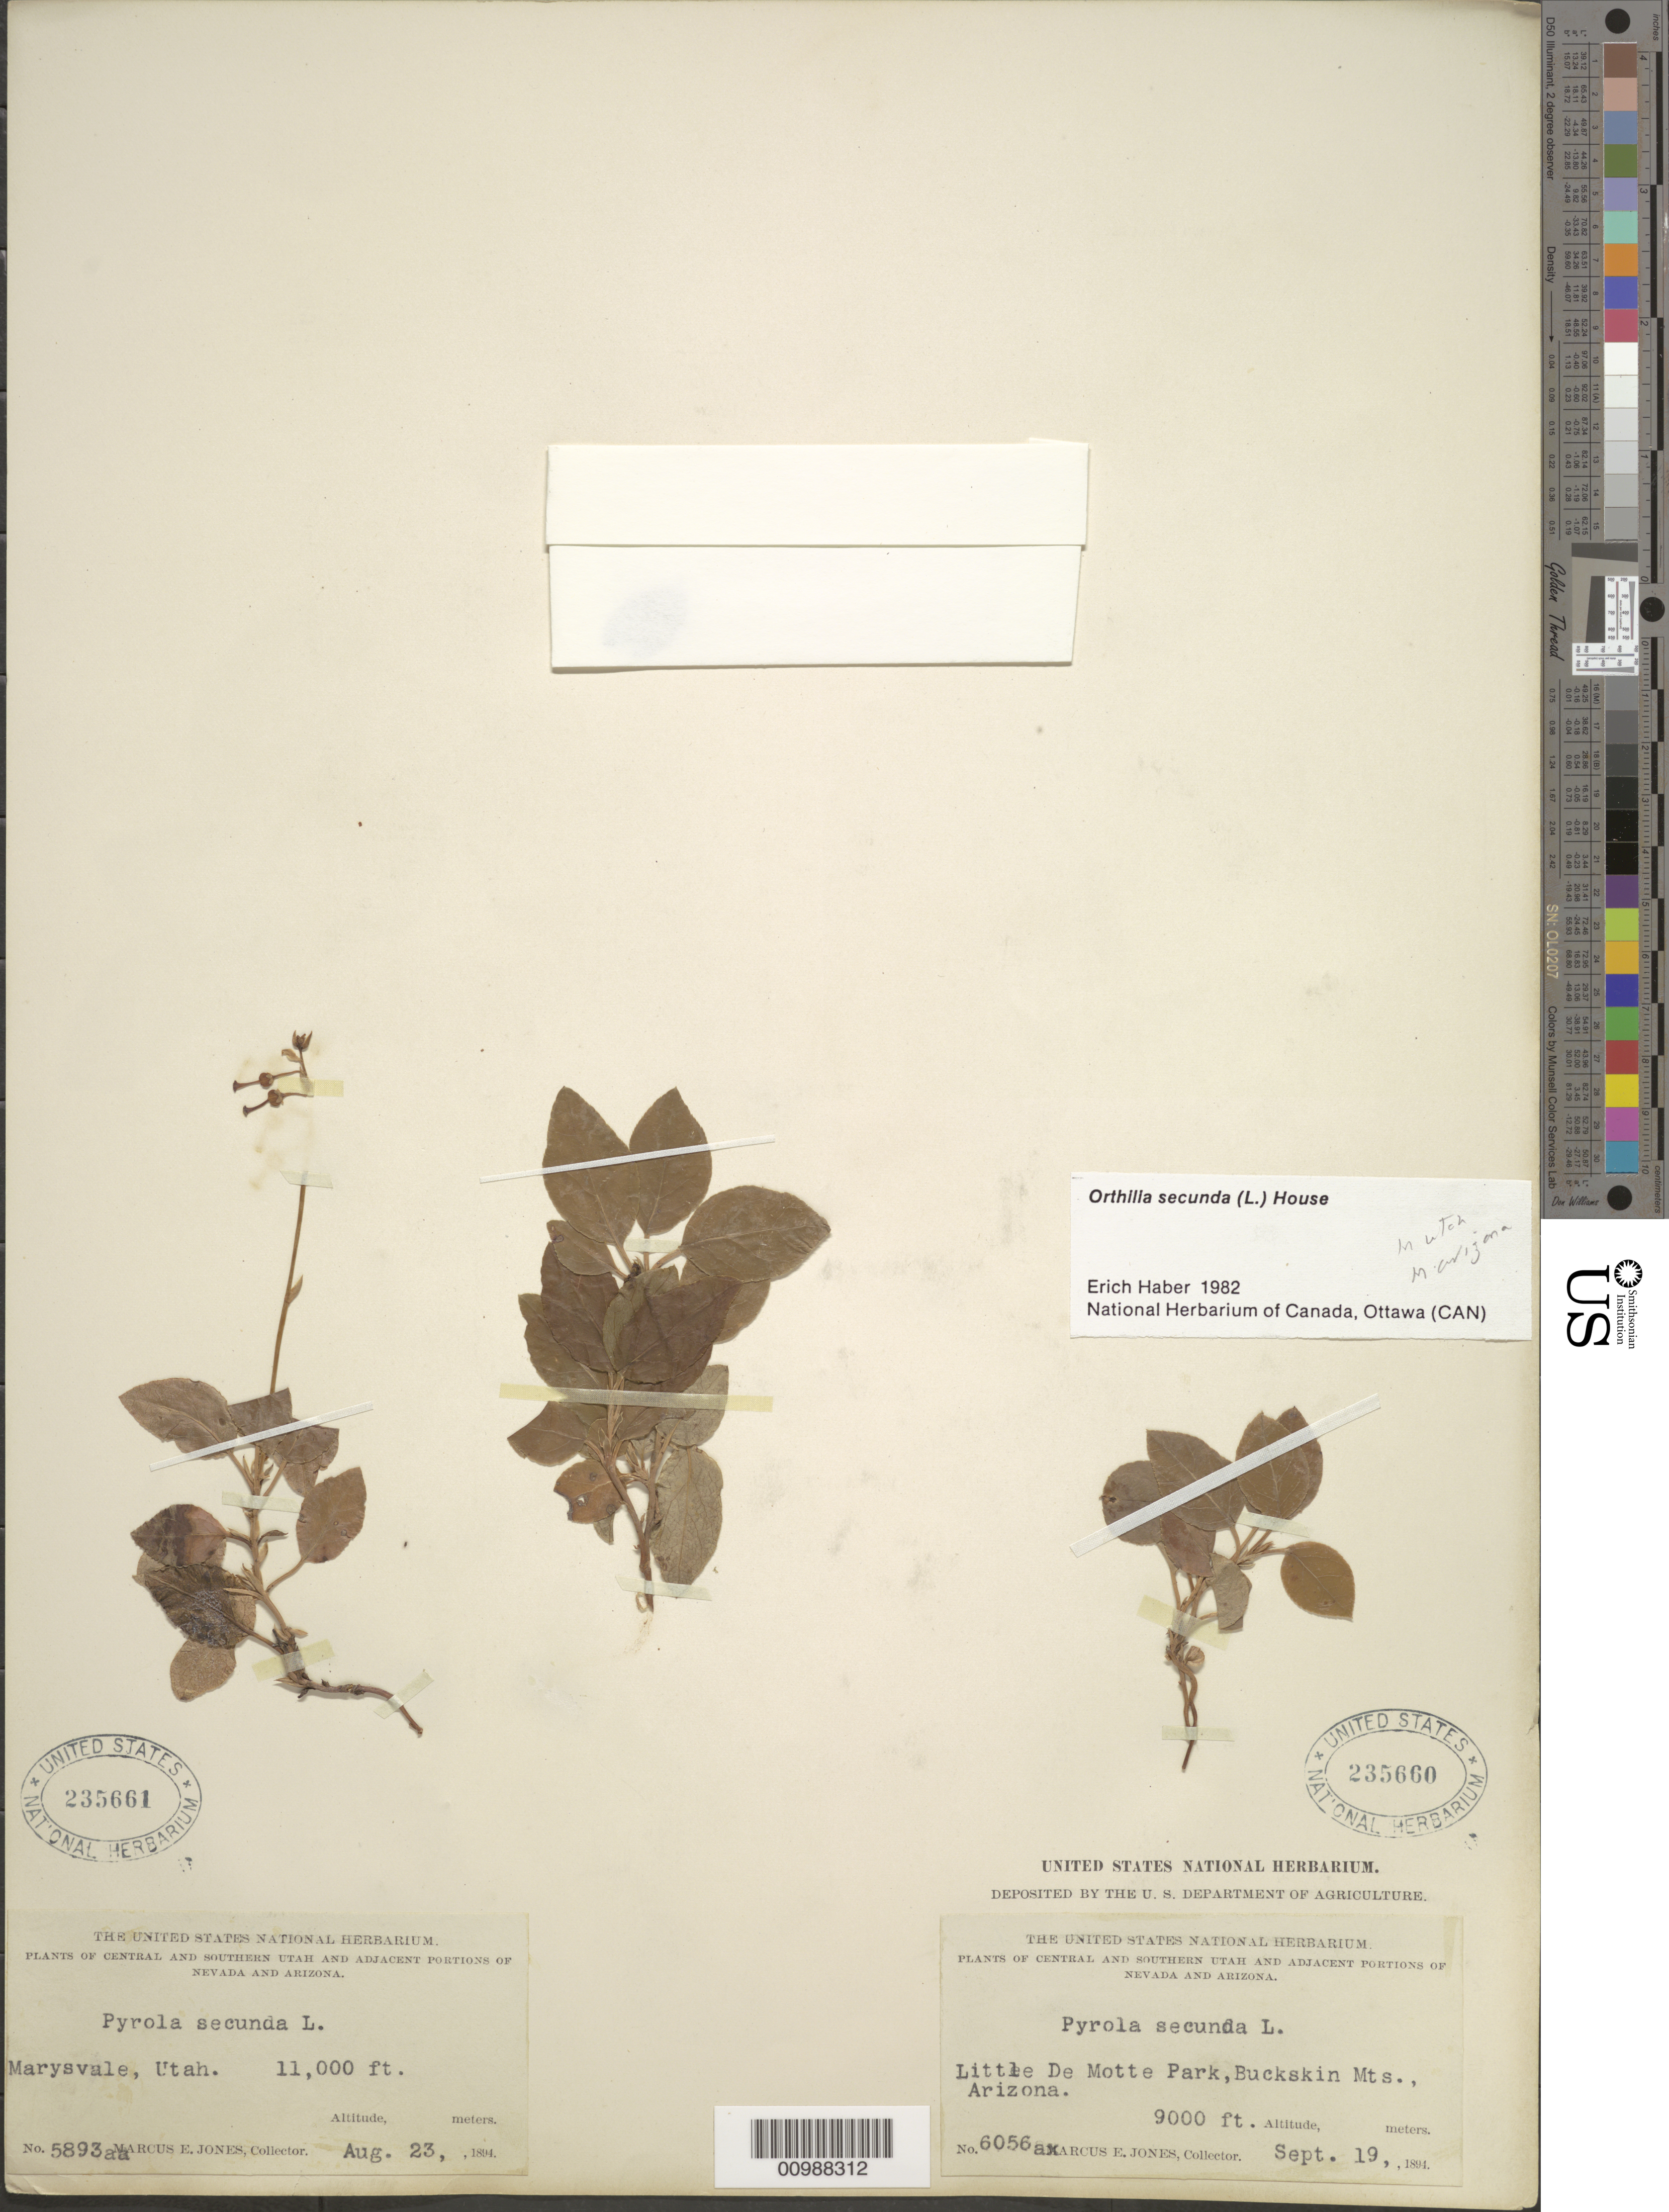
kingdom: Plantae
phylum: Tracheophyta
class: Magnoliopsida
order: Ericales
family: Ericaceae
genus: Pyrola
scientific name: Pyrola secunda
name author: L.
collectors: -. Marcus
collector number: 6056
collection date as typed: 19 Sep 1894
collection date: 1894-09-19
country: United States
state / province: Arizona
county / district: La Paz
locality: Little De Motte Park, Buckskin Mountains.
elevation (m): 9000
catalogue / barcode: US 235660